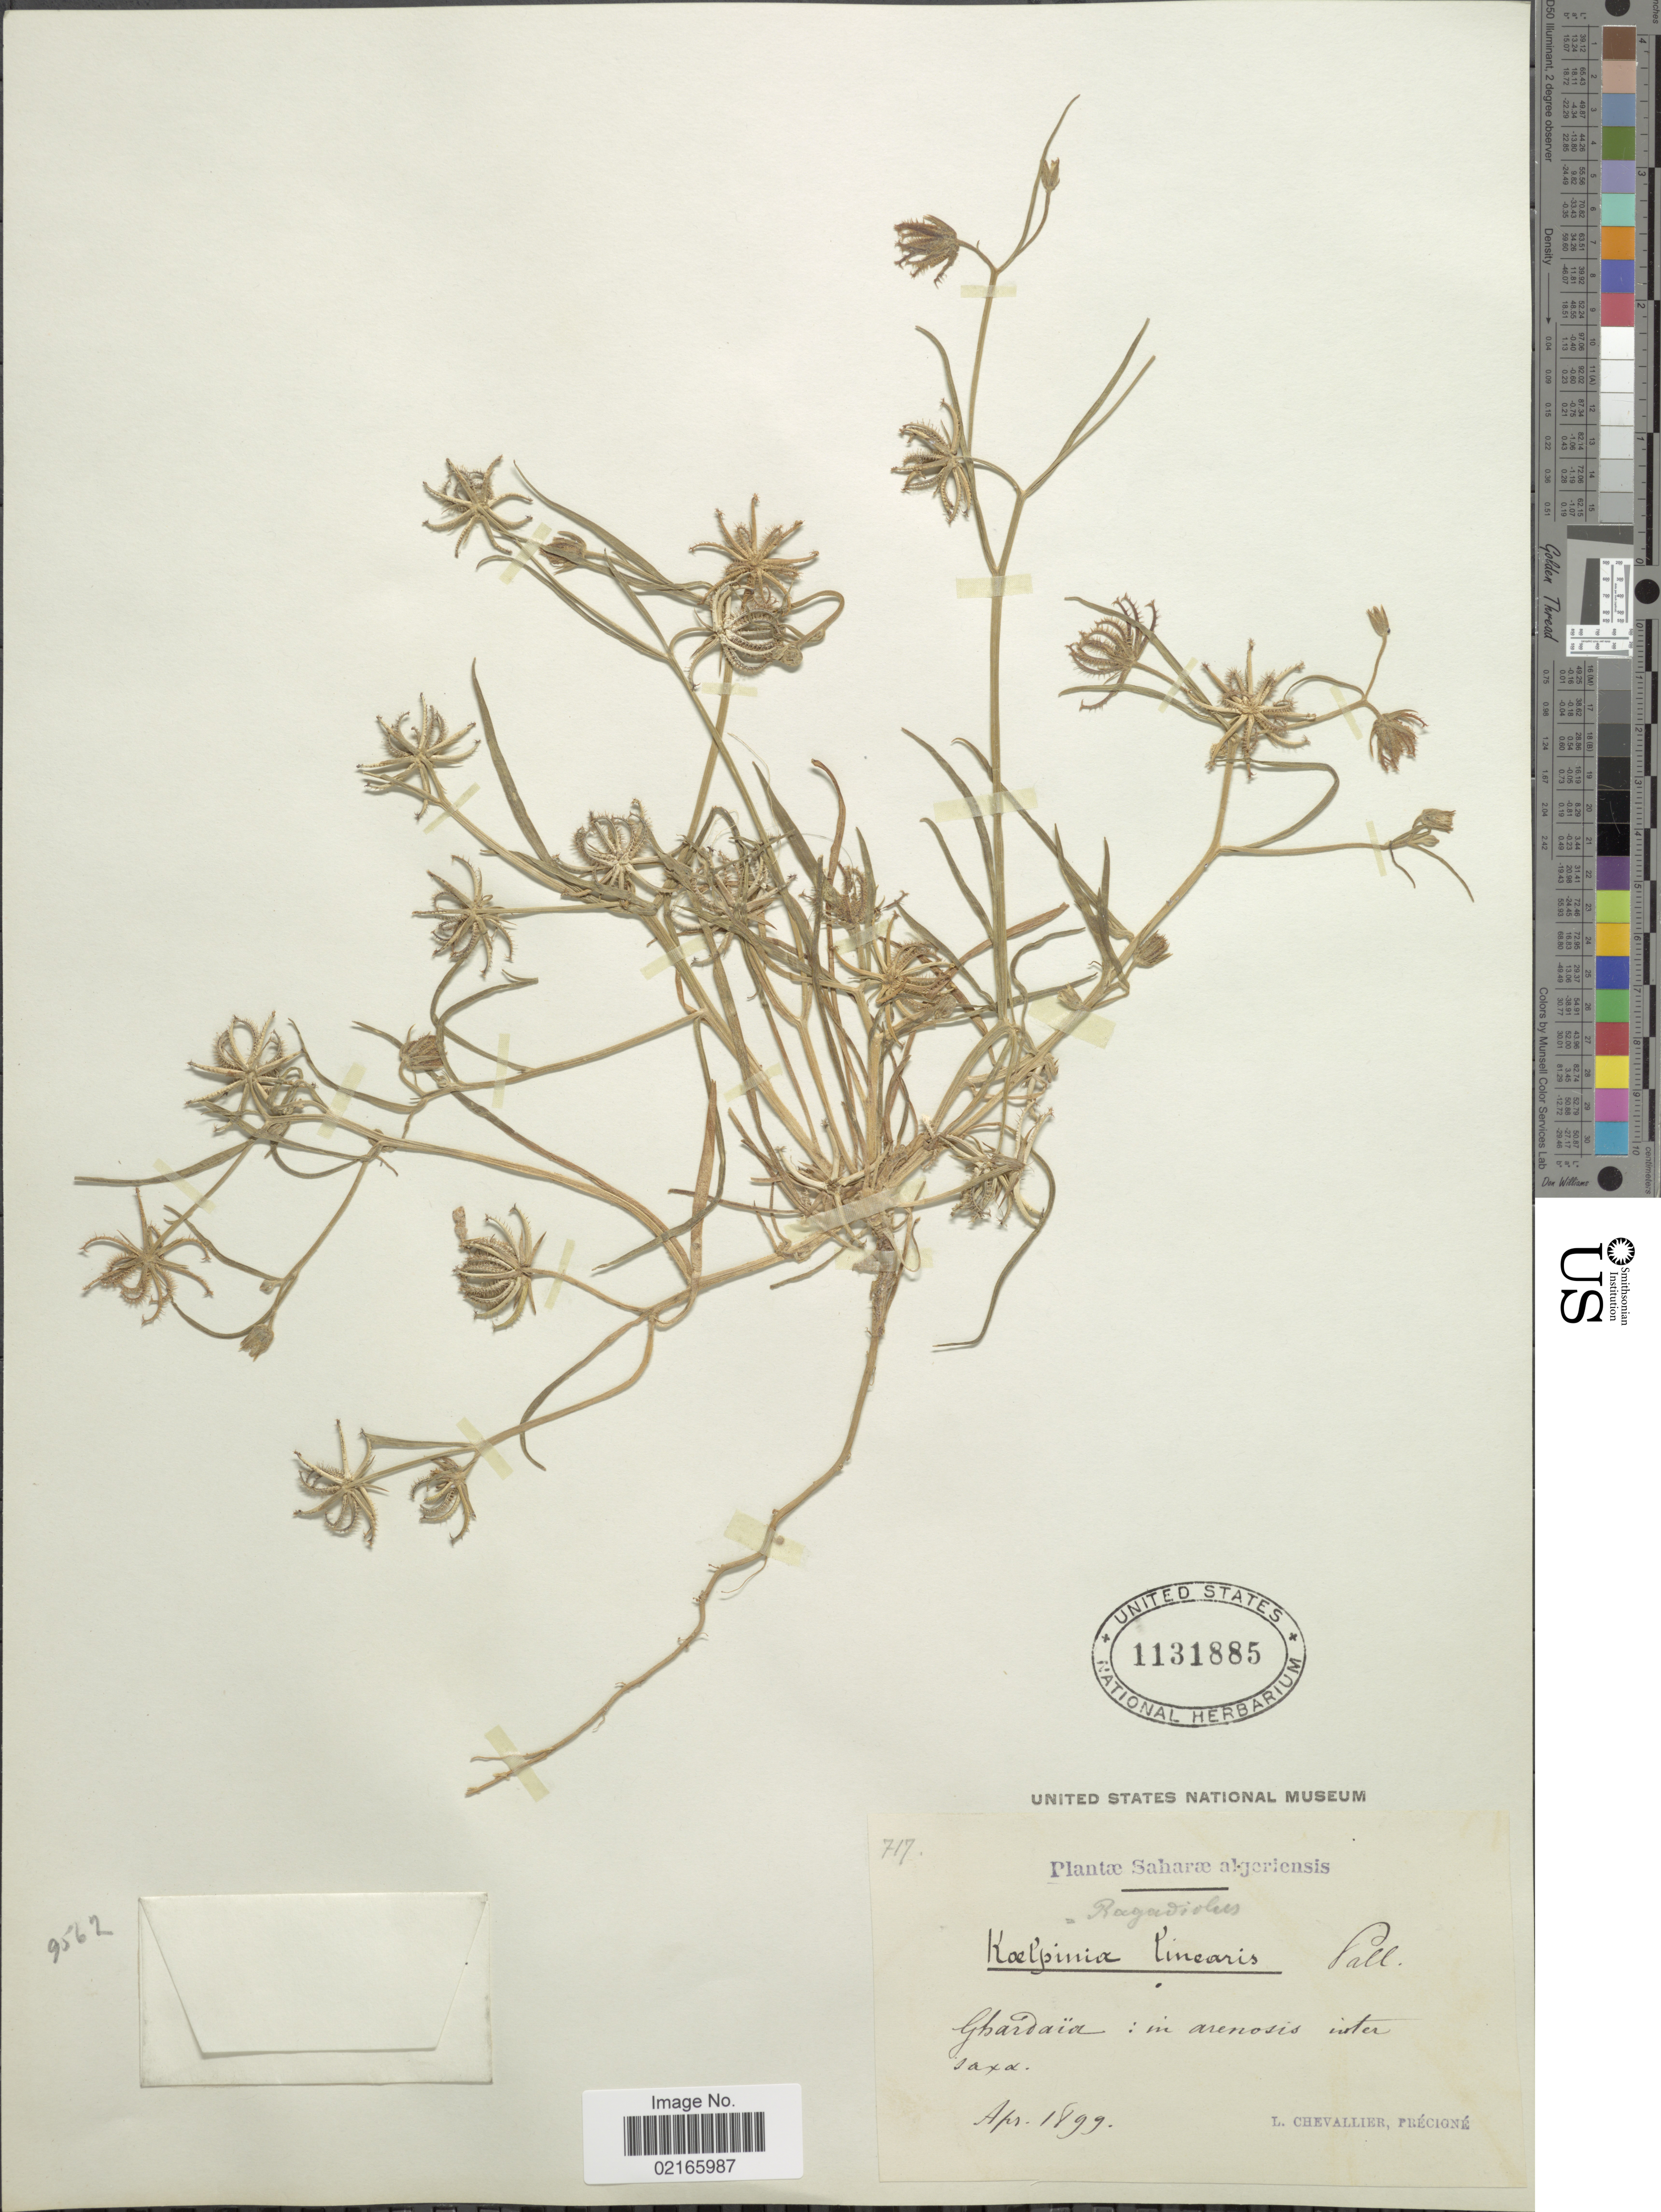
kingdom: Plantae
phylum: Tracheophyta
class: Magnoliopsida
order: Asterales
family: Asteraceae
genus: Koelpinia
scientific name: Koelpinia linearis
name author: Pall.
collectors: L. Chevallier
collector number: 717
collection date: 1899-04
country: Algeria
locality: Saharae algeriensis, Gbardaia: in arenosis inter saxa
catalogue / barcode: US 1131885